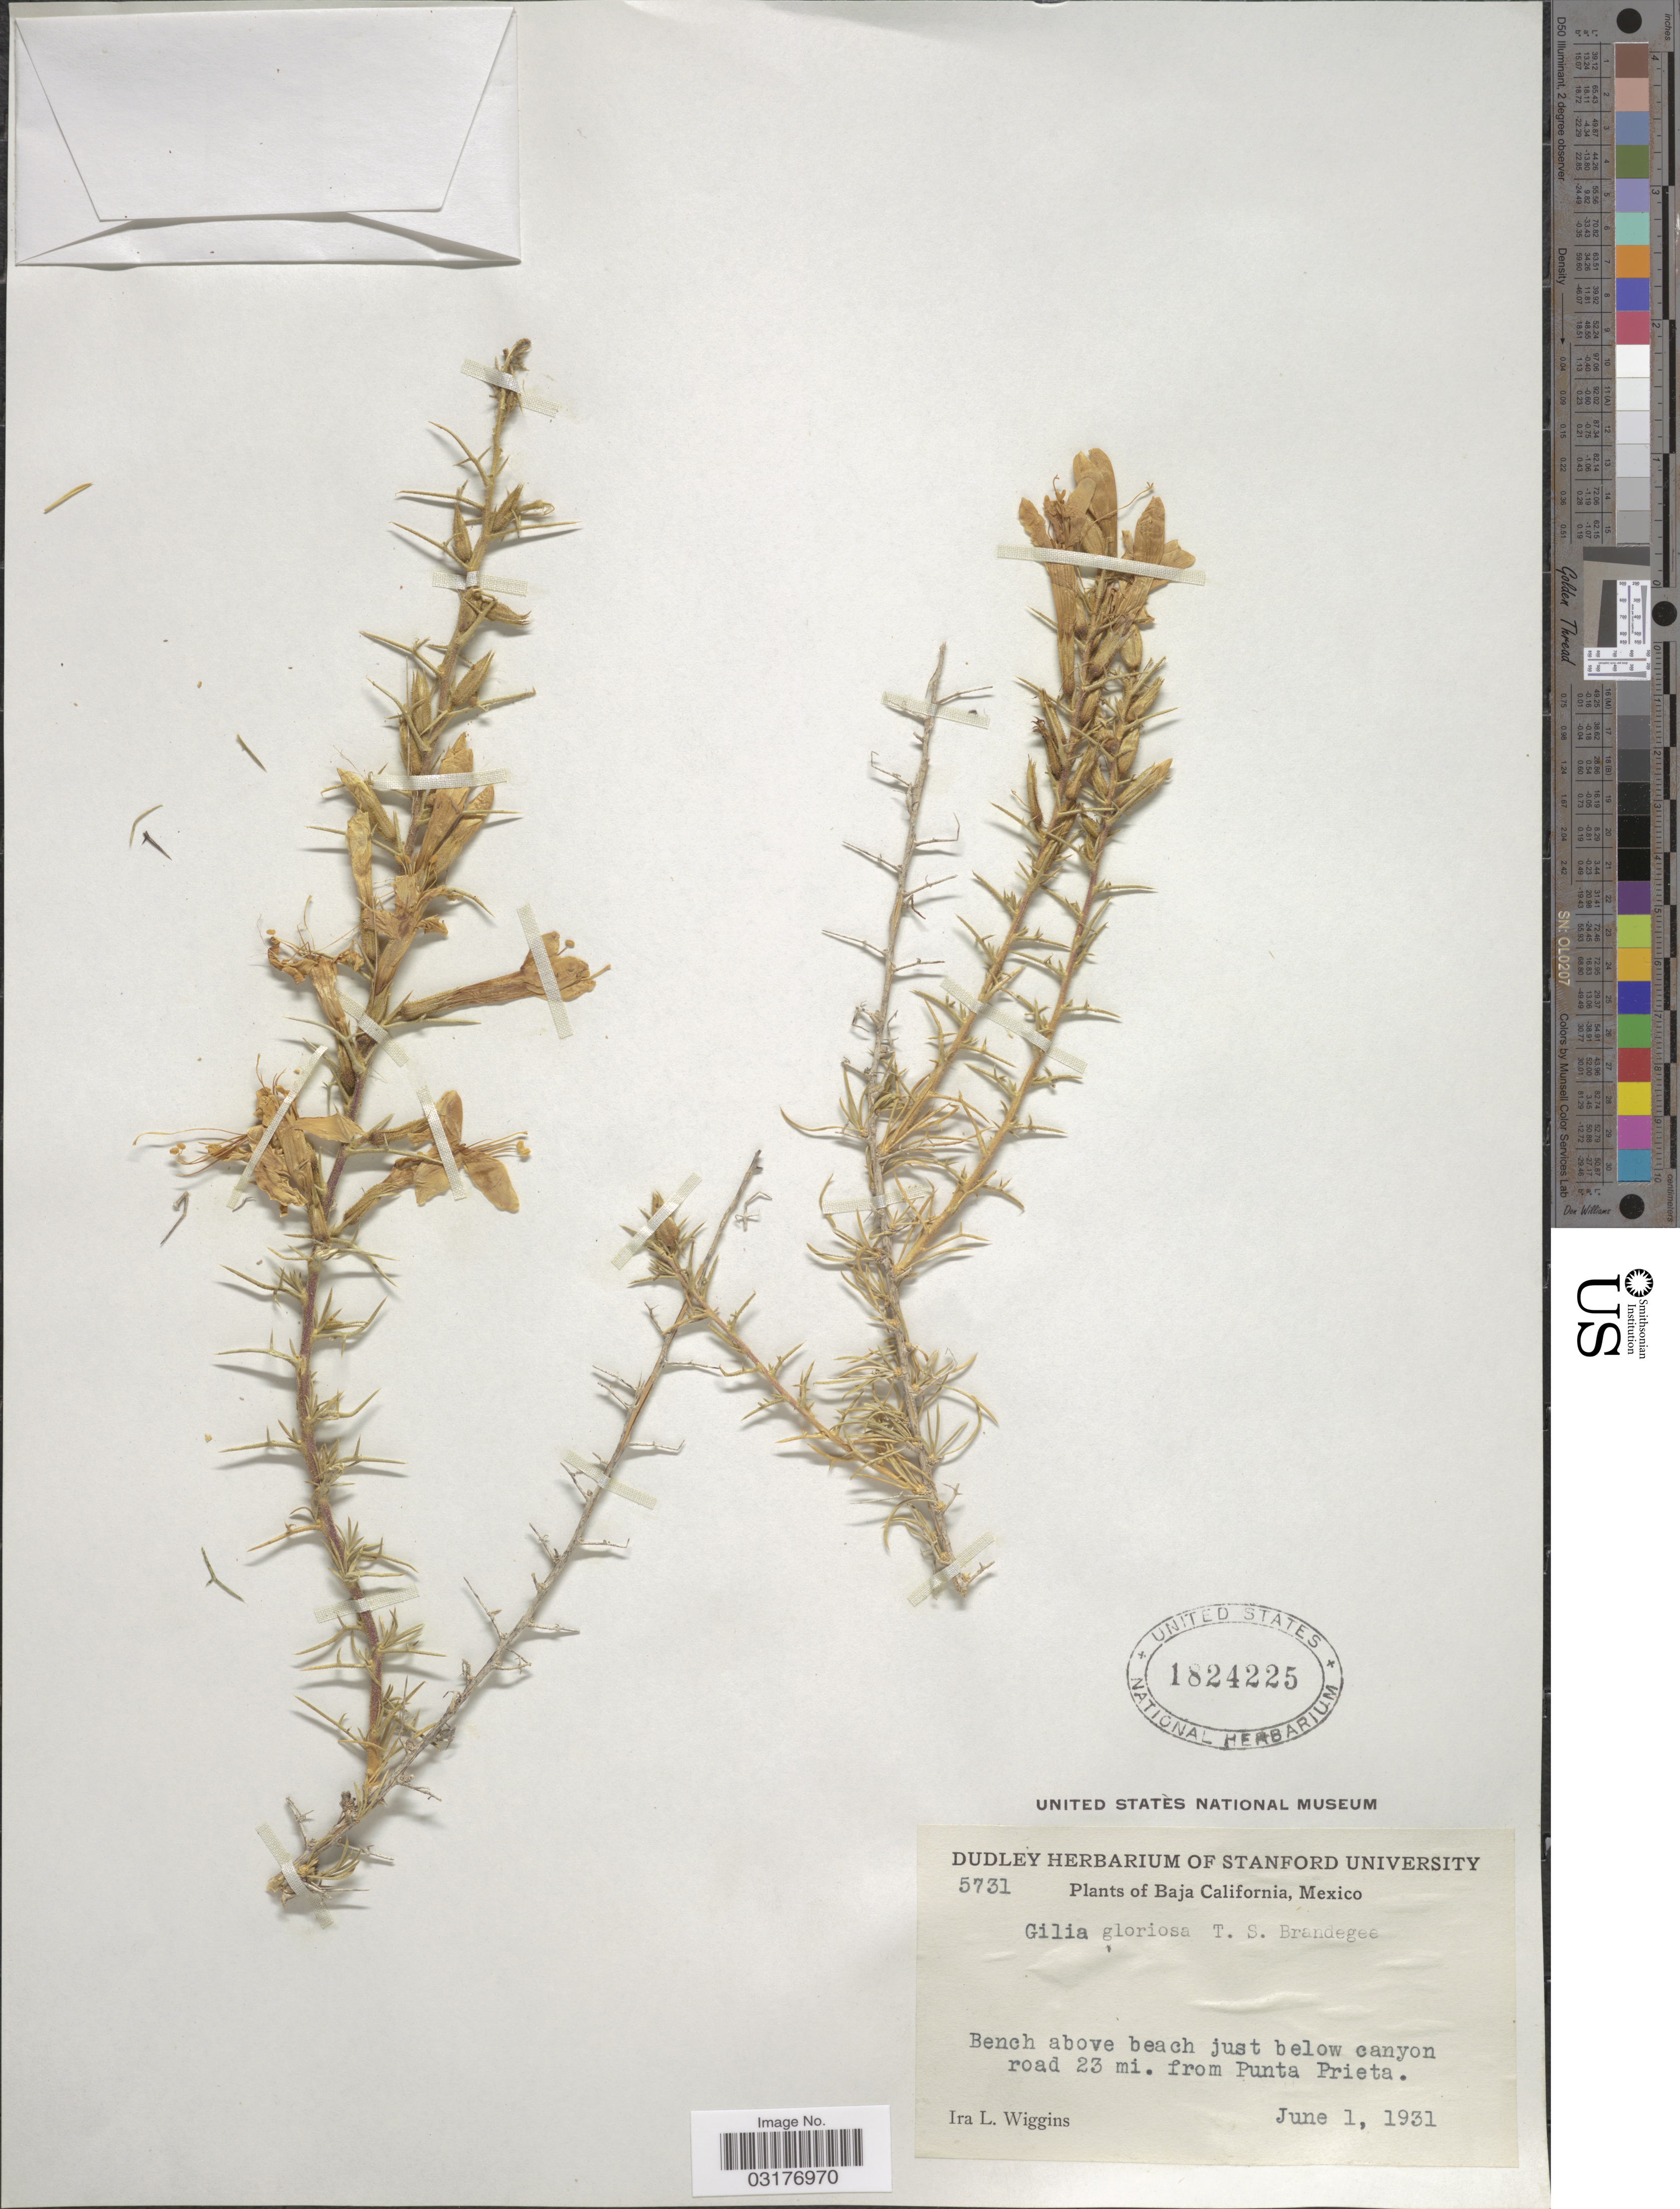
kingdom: Plantae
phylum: Tracheophyta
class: Magnoliopsida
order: Ericales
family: Polemoniaceae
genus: Acanthogilia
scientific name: Acanthogilia gloriosa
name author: (Brandegee) A. Day & R.C. Moran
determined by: Strong, Mark T., (BOT), Smithsonian Institution - National Museum of Natural History (UNITED STATES)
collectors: I. L. Wiggins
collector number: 5731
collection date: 1931-06-01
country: Mexico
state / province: Baja California Norte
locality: Bench above beach just below canyon road 23 mi. from Punta Prieta.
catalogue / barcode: US 1824225